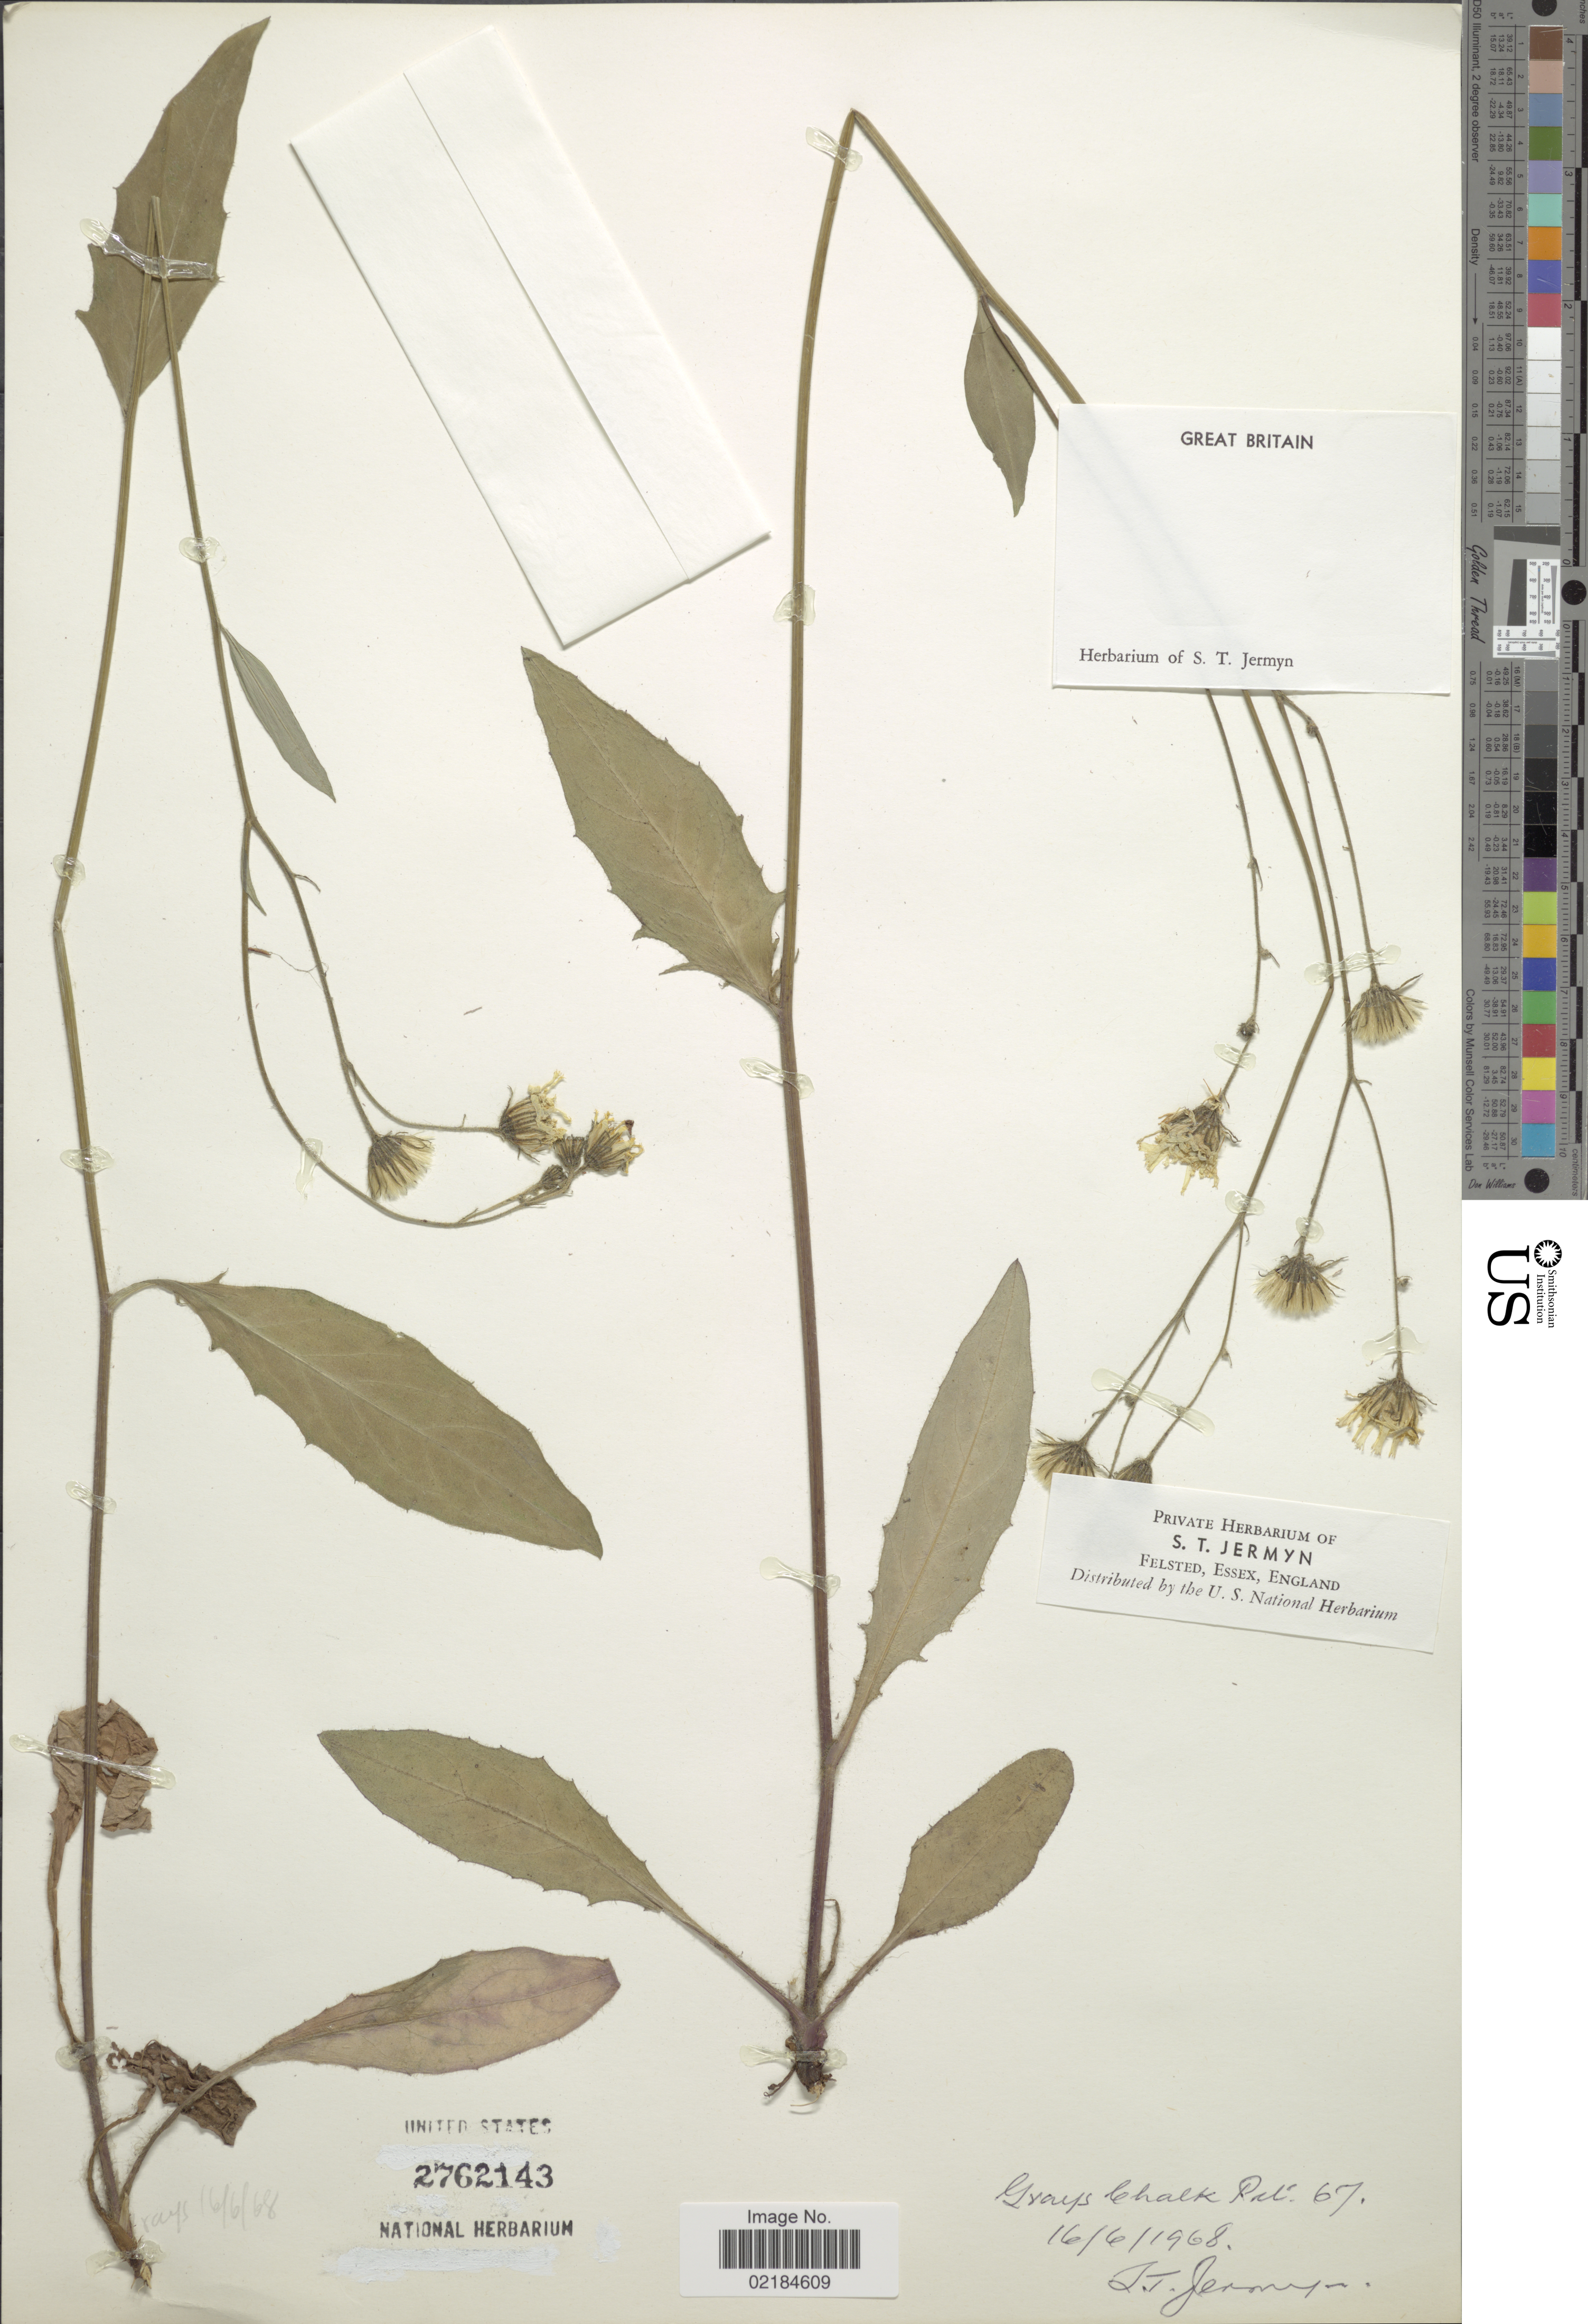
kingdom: Plantae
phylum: Tracheophyta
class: Magnoliopsida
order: Asterales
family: Asteraceae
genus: Hieracium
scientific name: Hieracium repandulare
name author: Druce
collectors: S. Jermyn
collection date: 1968-06-16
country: United Kingdom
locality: Great Britain, Grays Chalk Pit 67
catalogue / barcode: US 2762143